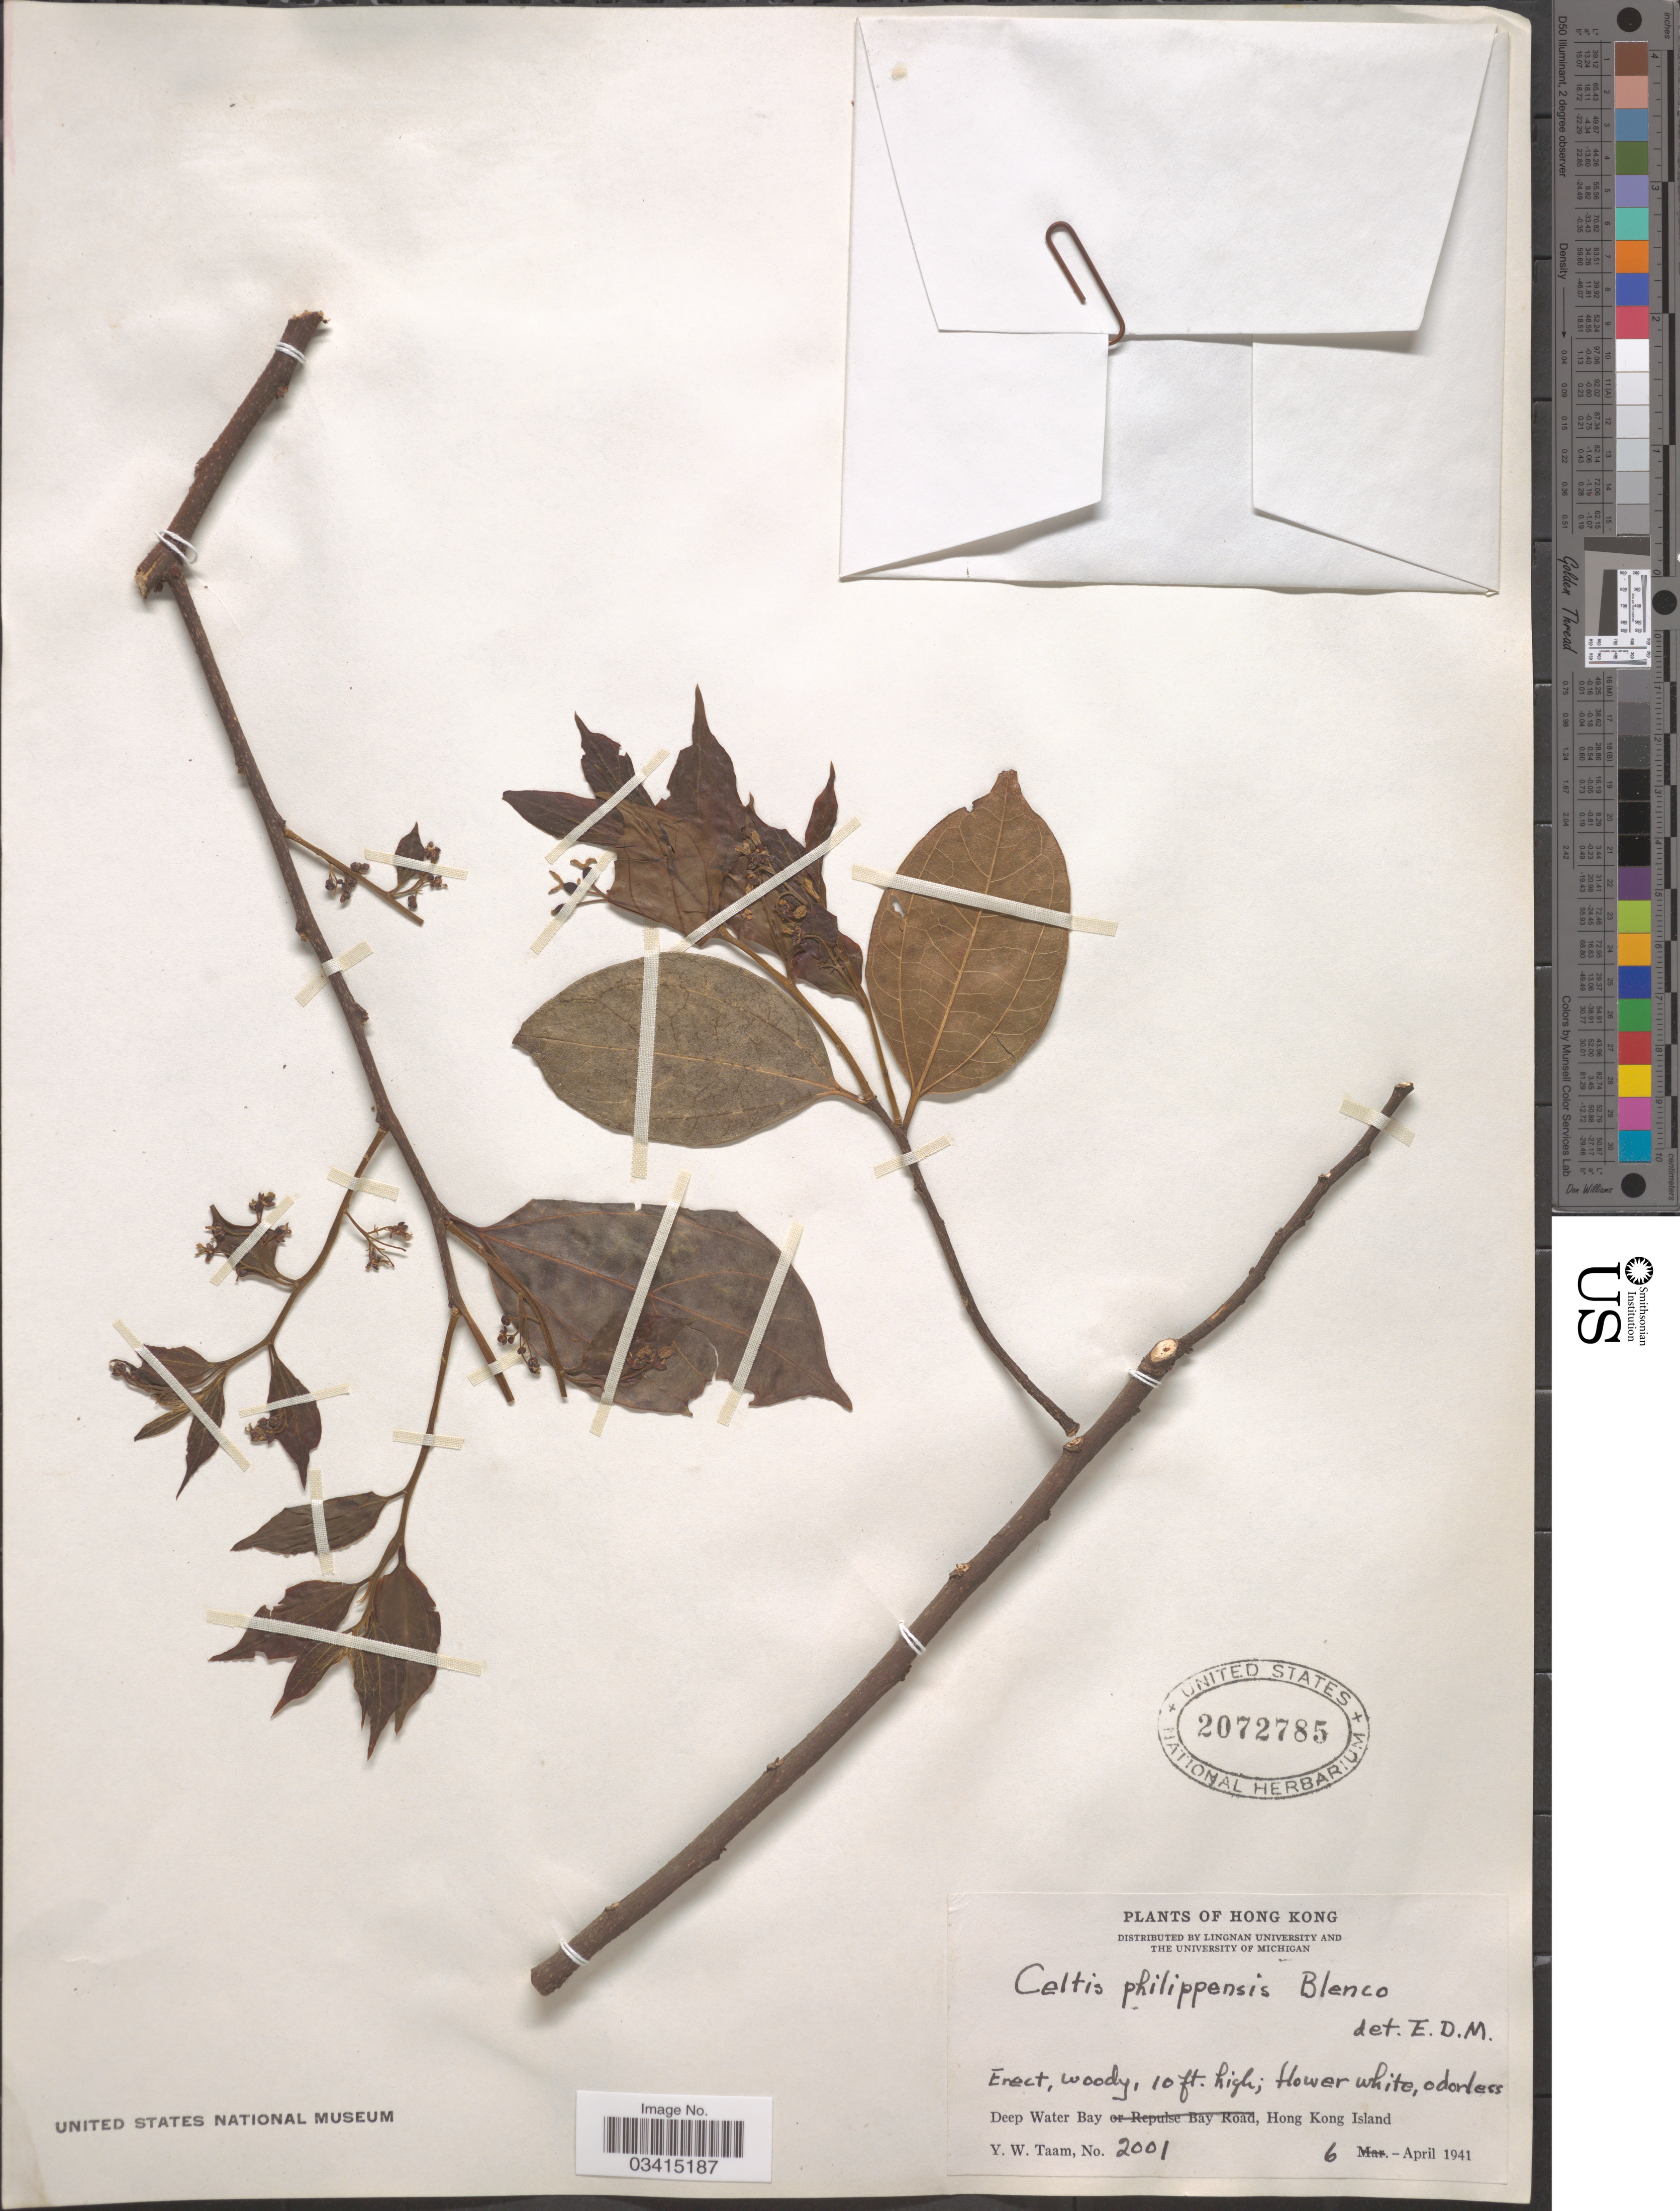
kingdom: Plantae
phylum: Tracheophyta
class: Magnoliopsida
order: Rosales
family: Cannabaceae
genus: Celtis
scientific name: Celtis philippensis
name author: Blanco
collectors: Y. W. Taam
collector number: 2001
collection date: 1941-04-06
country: China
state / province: Hong Kong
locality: Deep Water Bay, Hong Kong Island.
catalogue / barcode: US 2072785